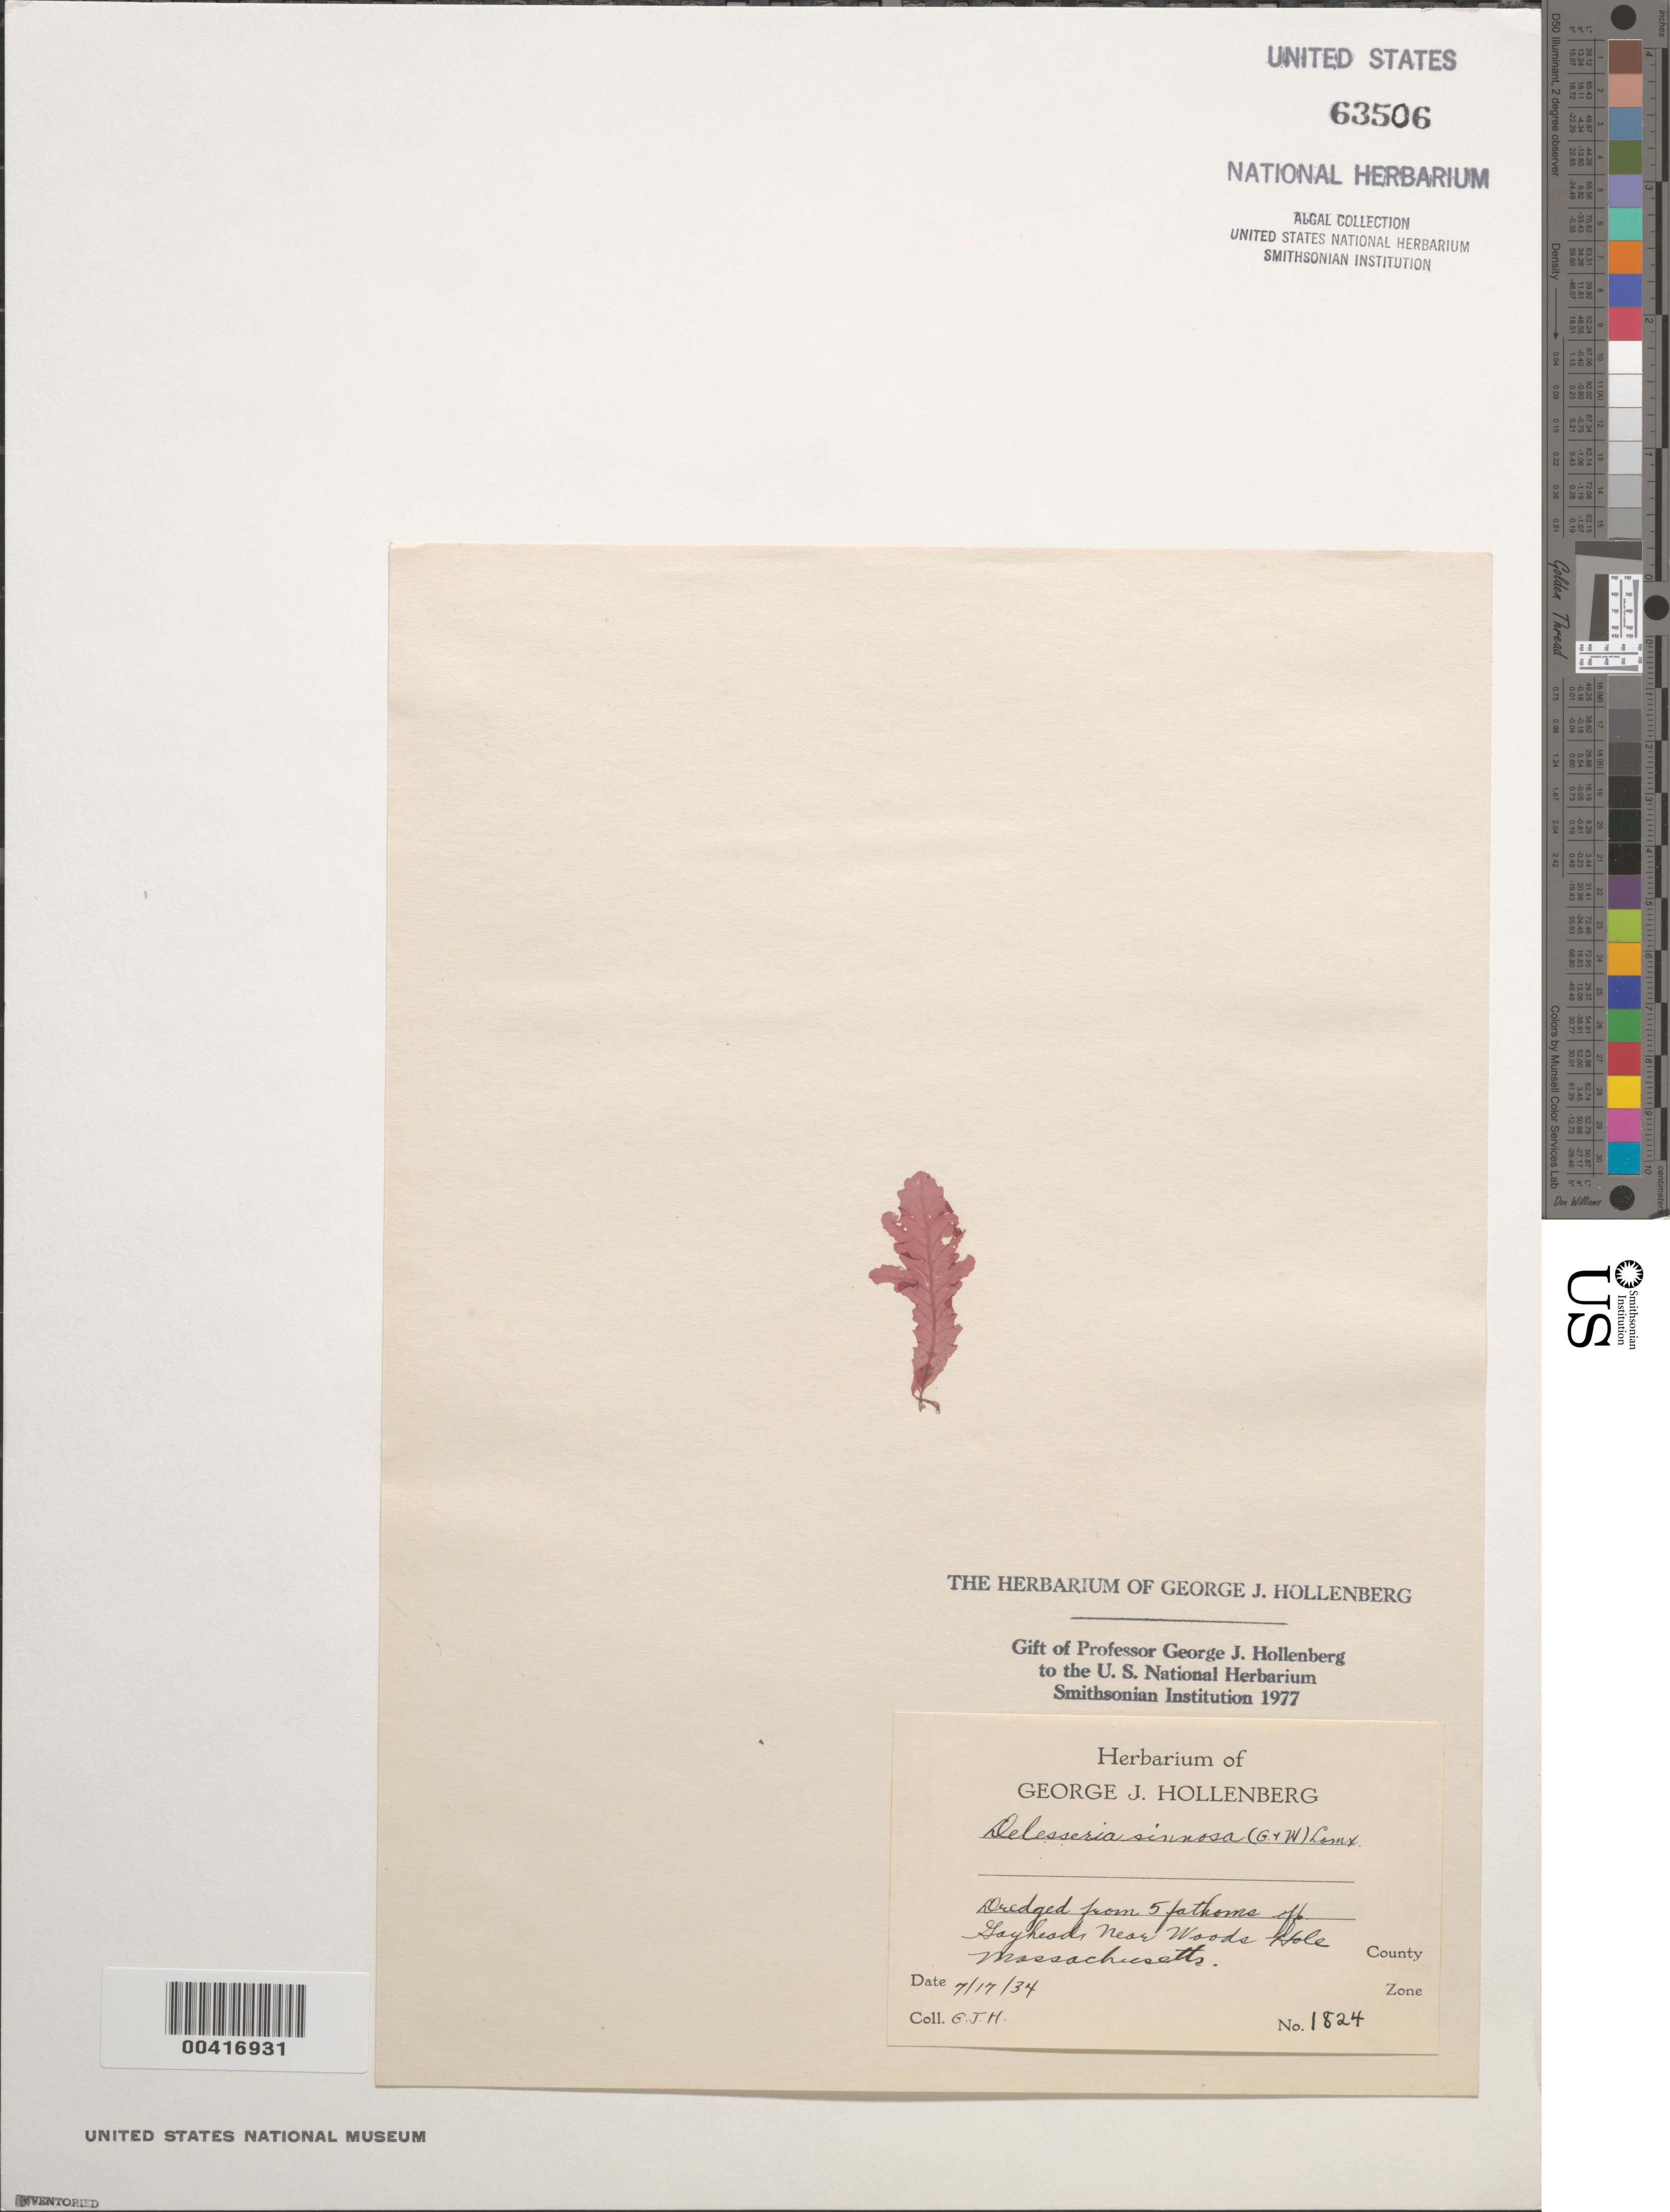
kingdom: Plantae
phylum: Rhodophyta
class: Florideophyceae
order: Ceramiales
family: Delesseriaceae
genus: Phycodrys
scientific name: Phycodrys rubens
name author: (L.) Batters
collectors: G. Hollenberg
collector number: GJH 1824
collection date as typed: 17 Jul 1934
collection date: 1934-07-17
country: United States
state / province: Massachusetts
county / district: Dukes County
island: Martha's Vineyard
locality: Off Gay Head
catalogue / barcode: US 63506